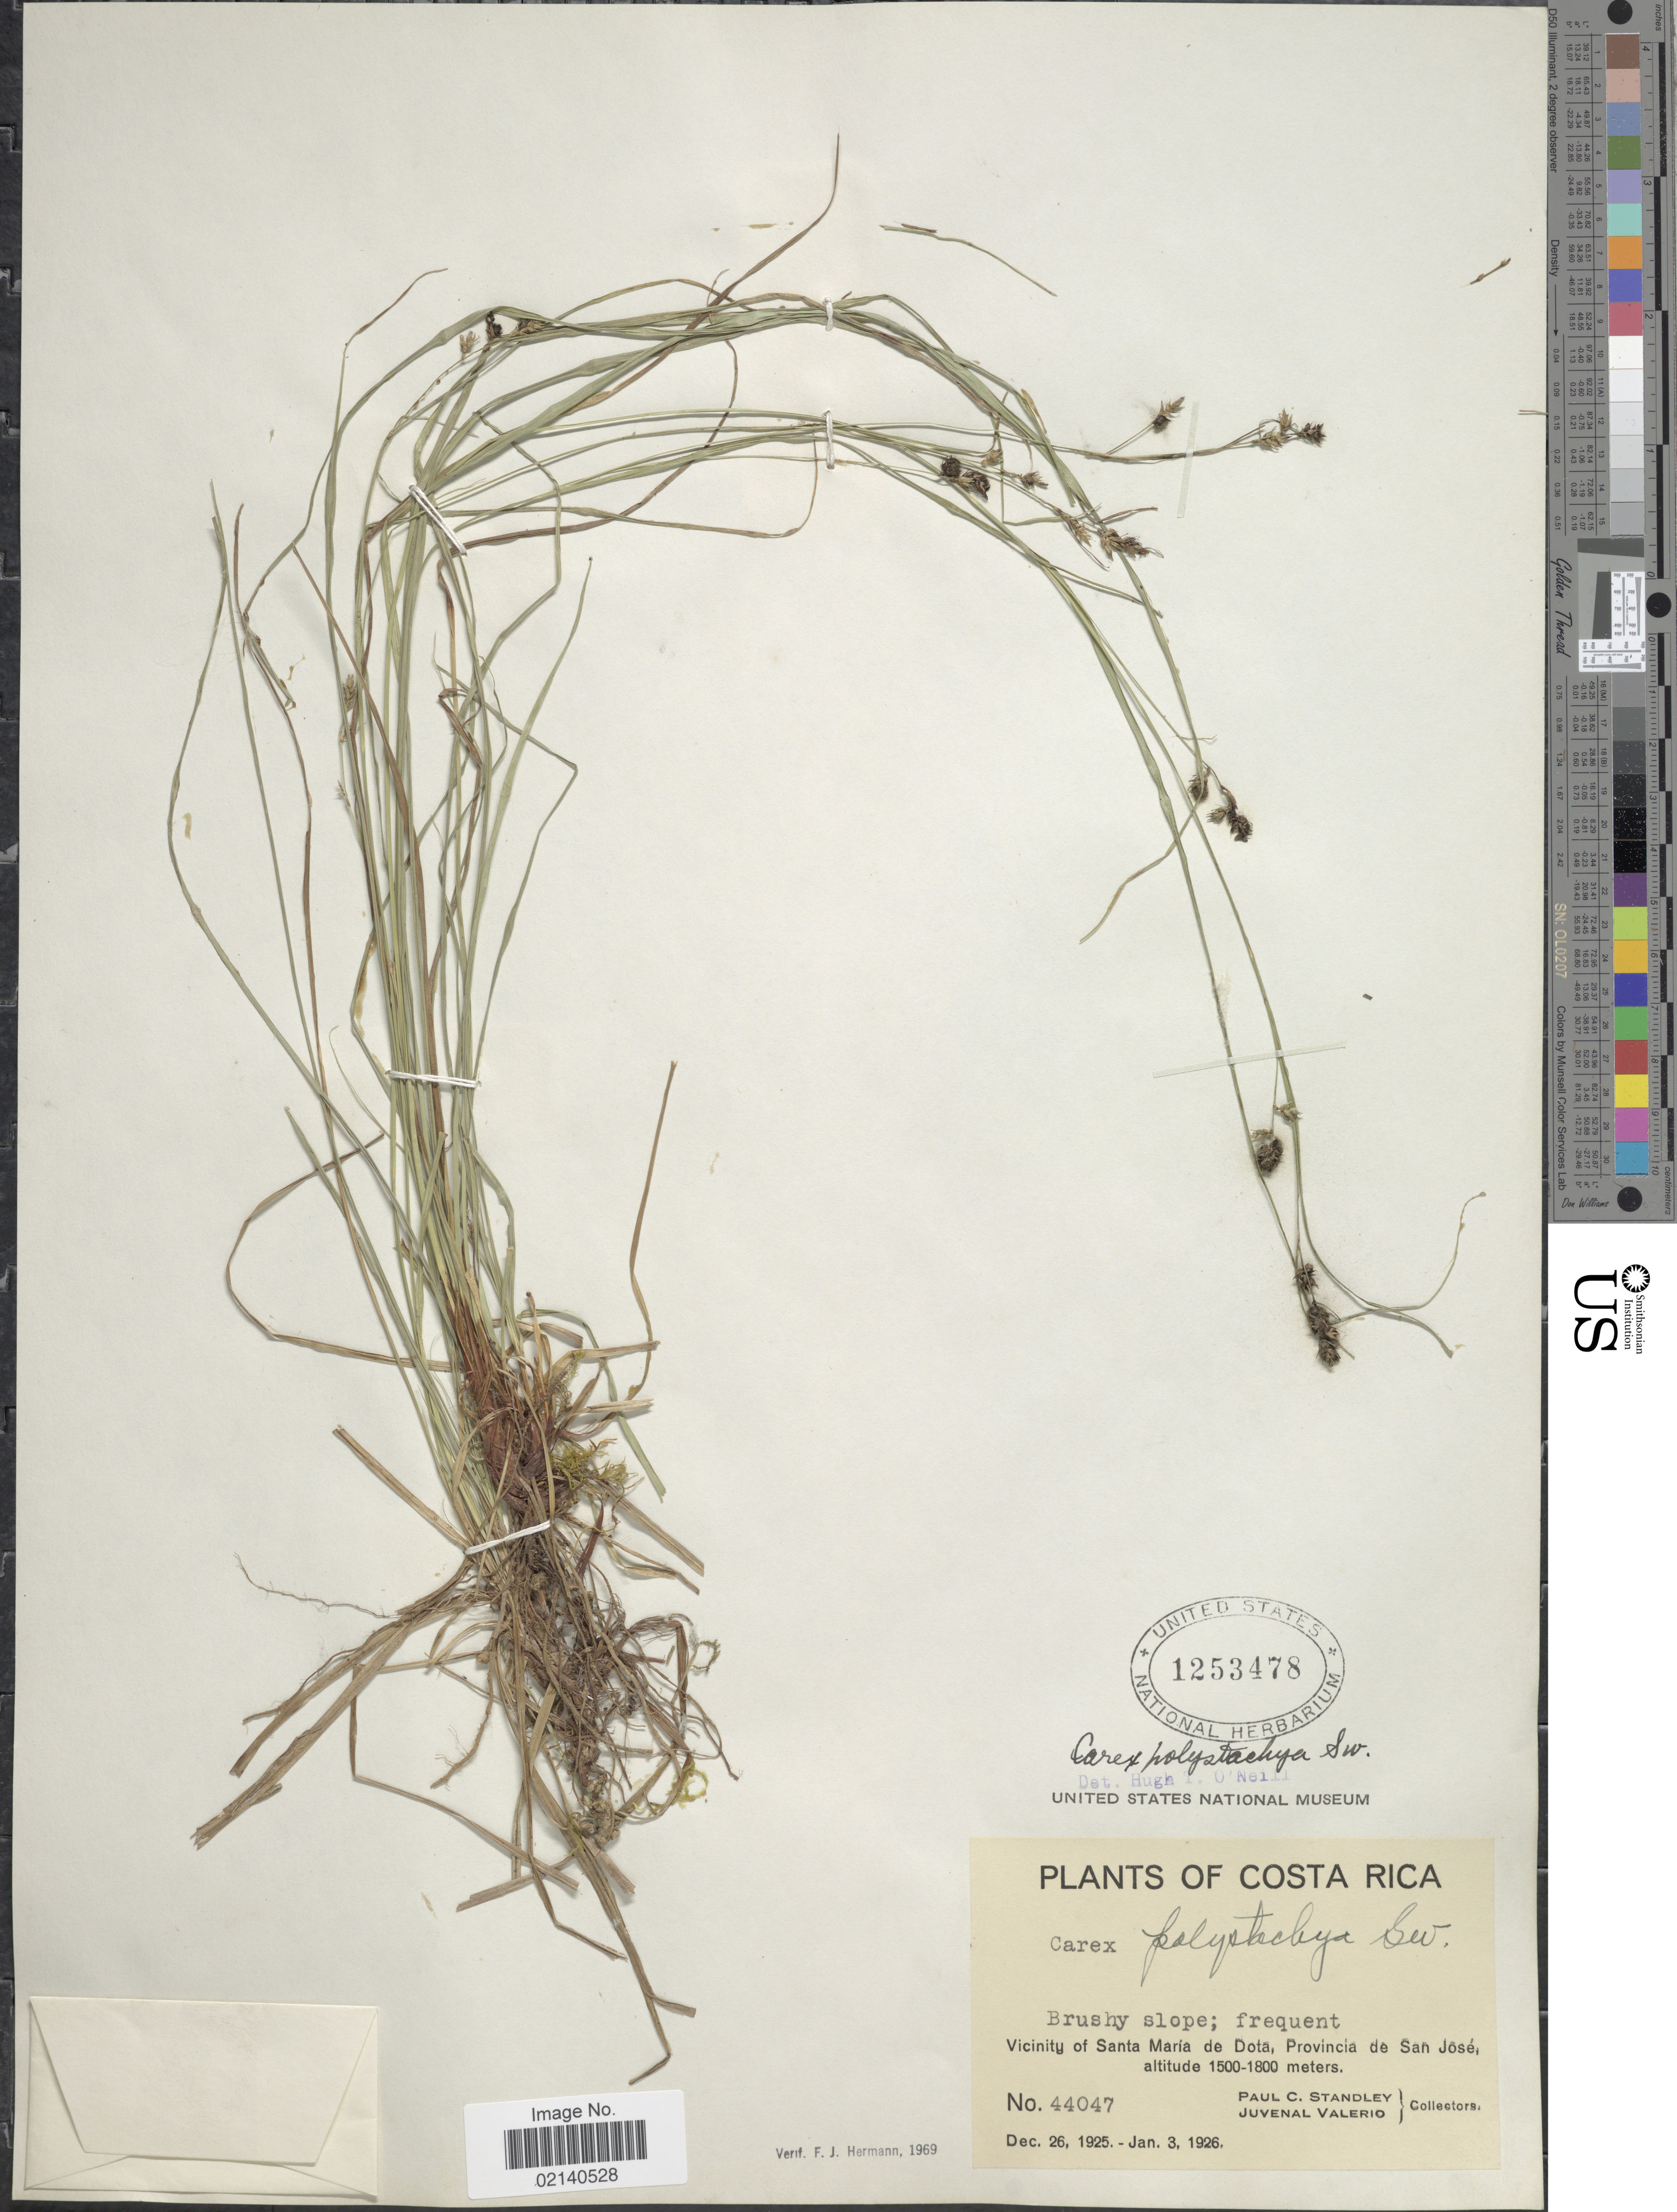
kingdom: Plantae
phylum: Tracheophyta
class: Liliopsida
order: Poales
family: Cyperaceae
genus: Carex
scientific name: Carex polystachya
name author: Sw. ex Wahlenb.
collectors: P. C. Standley & J. Valerio R.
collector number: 44047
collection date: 1925-12-26/1926-01-03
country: Costa Rica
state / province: San José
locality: Brushy slope, Vicinity of Santa Maria de Dota.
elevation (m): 1500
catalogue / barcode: US 1253478